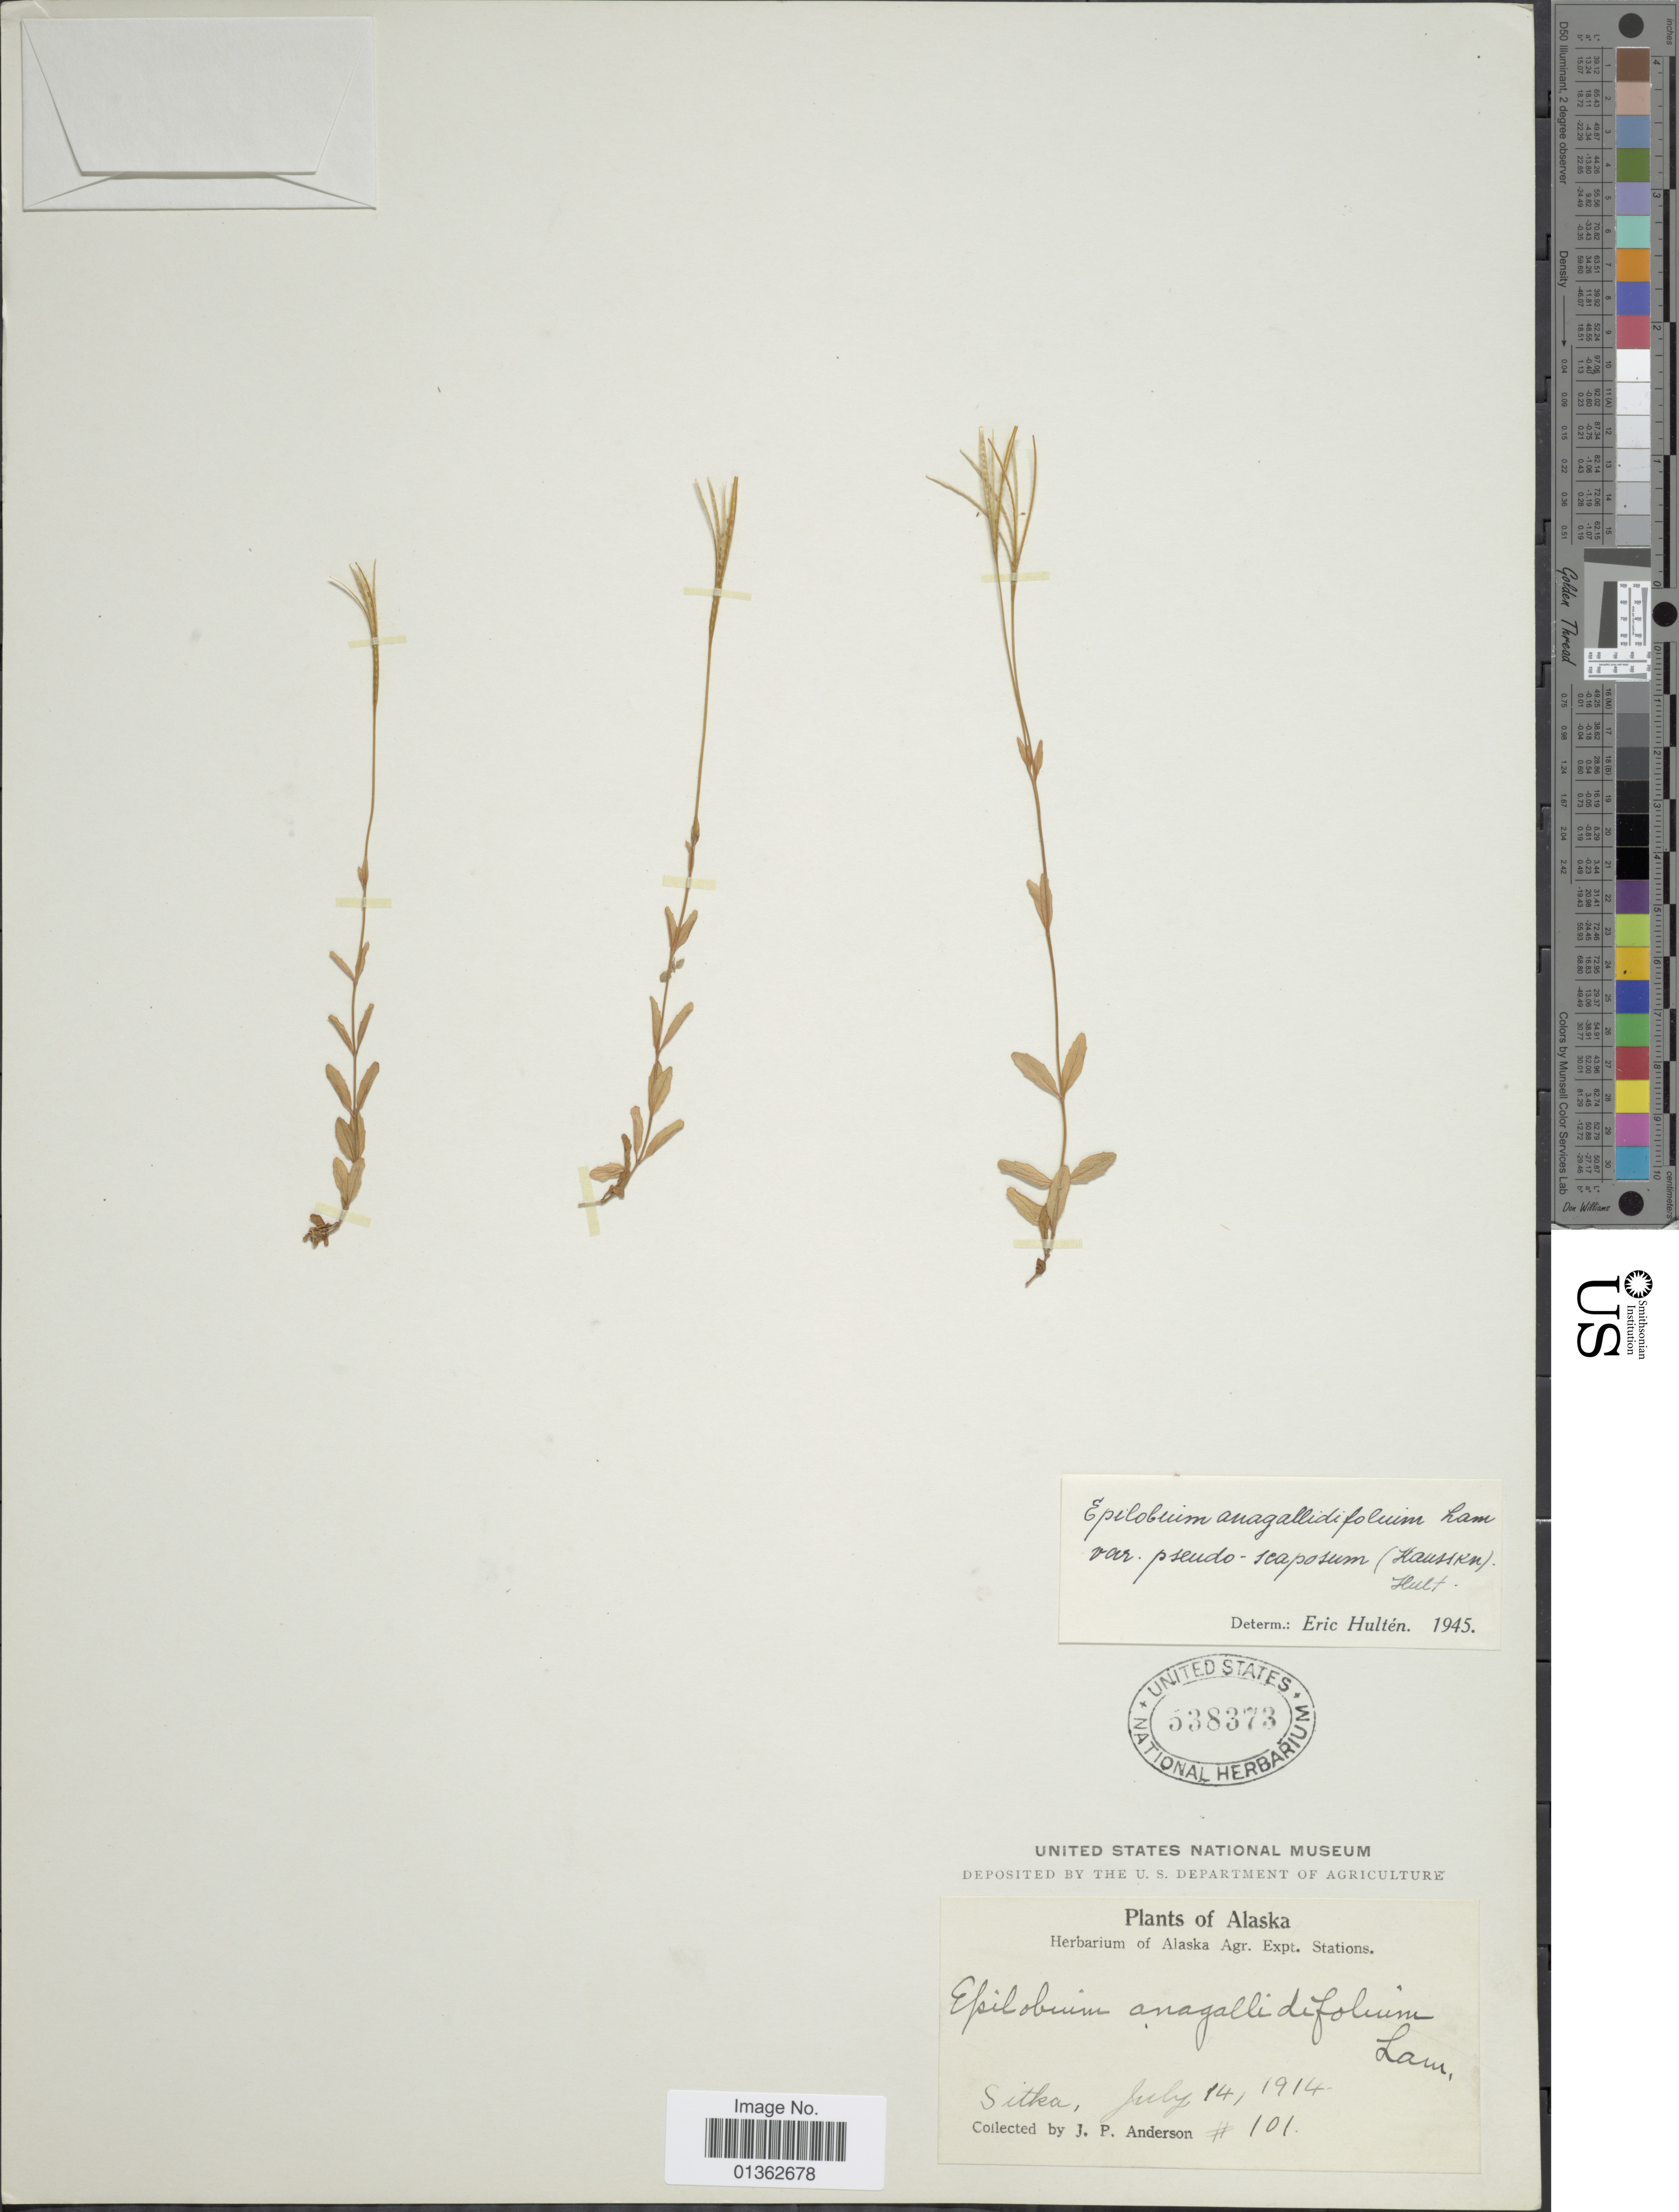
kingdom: Plantae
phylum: Tracheophyta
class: Magnoliopsida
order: Myrtales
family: Onagraceae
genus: Epilobium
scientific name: Epilobium anagallidifolium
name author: Lam.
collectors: J. P. Anderson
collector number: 101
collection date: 1914-07-14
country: United States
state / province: Alaska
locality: Sitka.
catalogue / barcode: US 538373